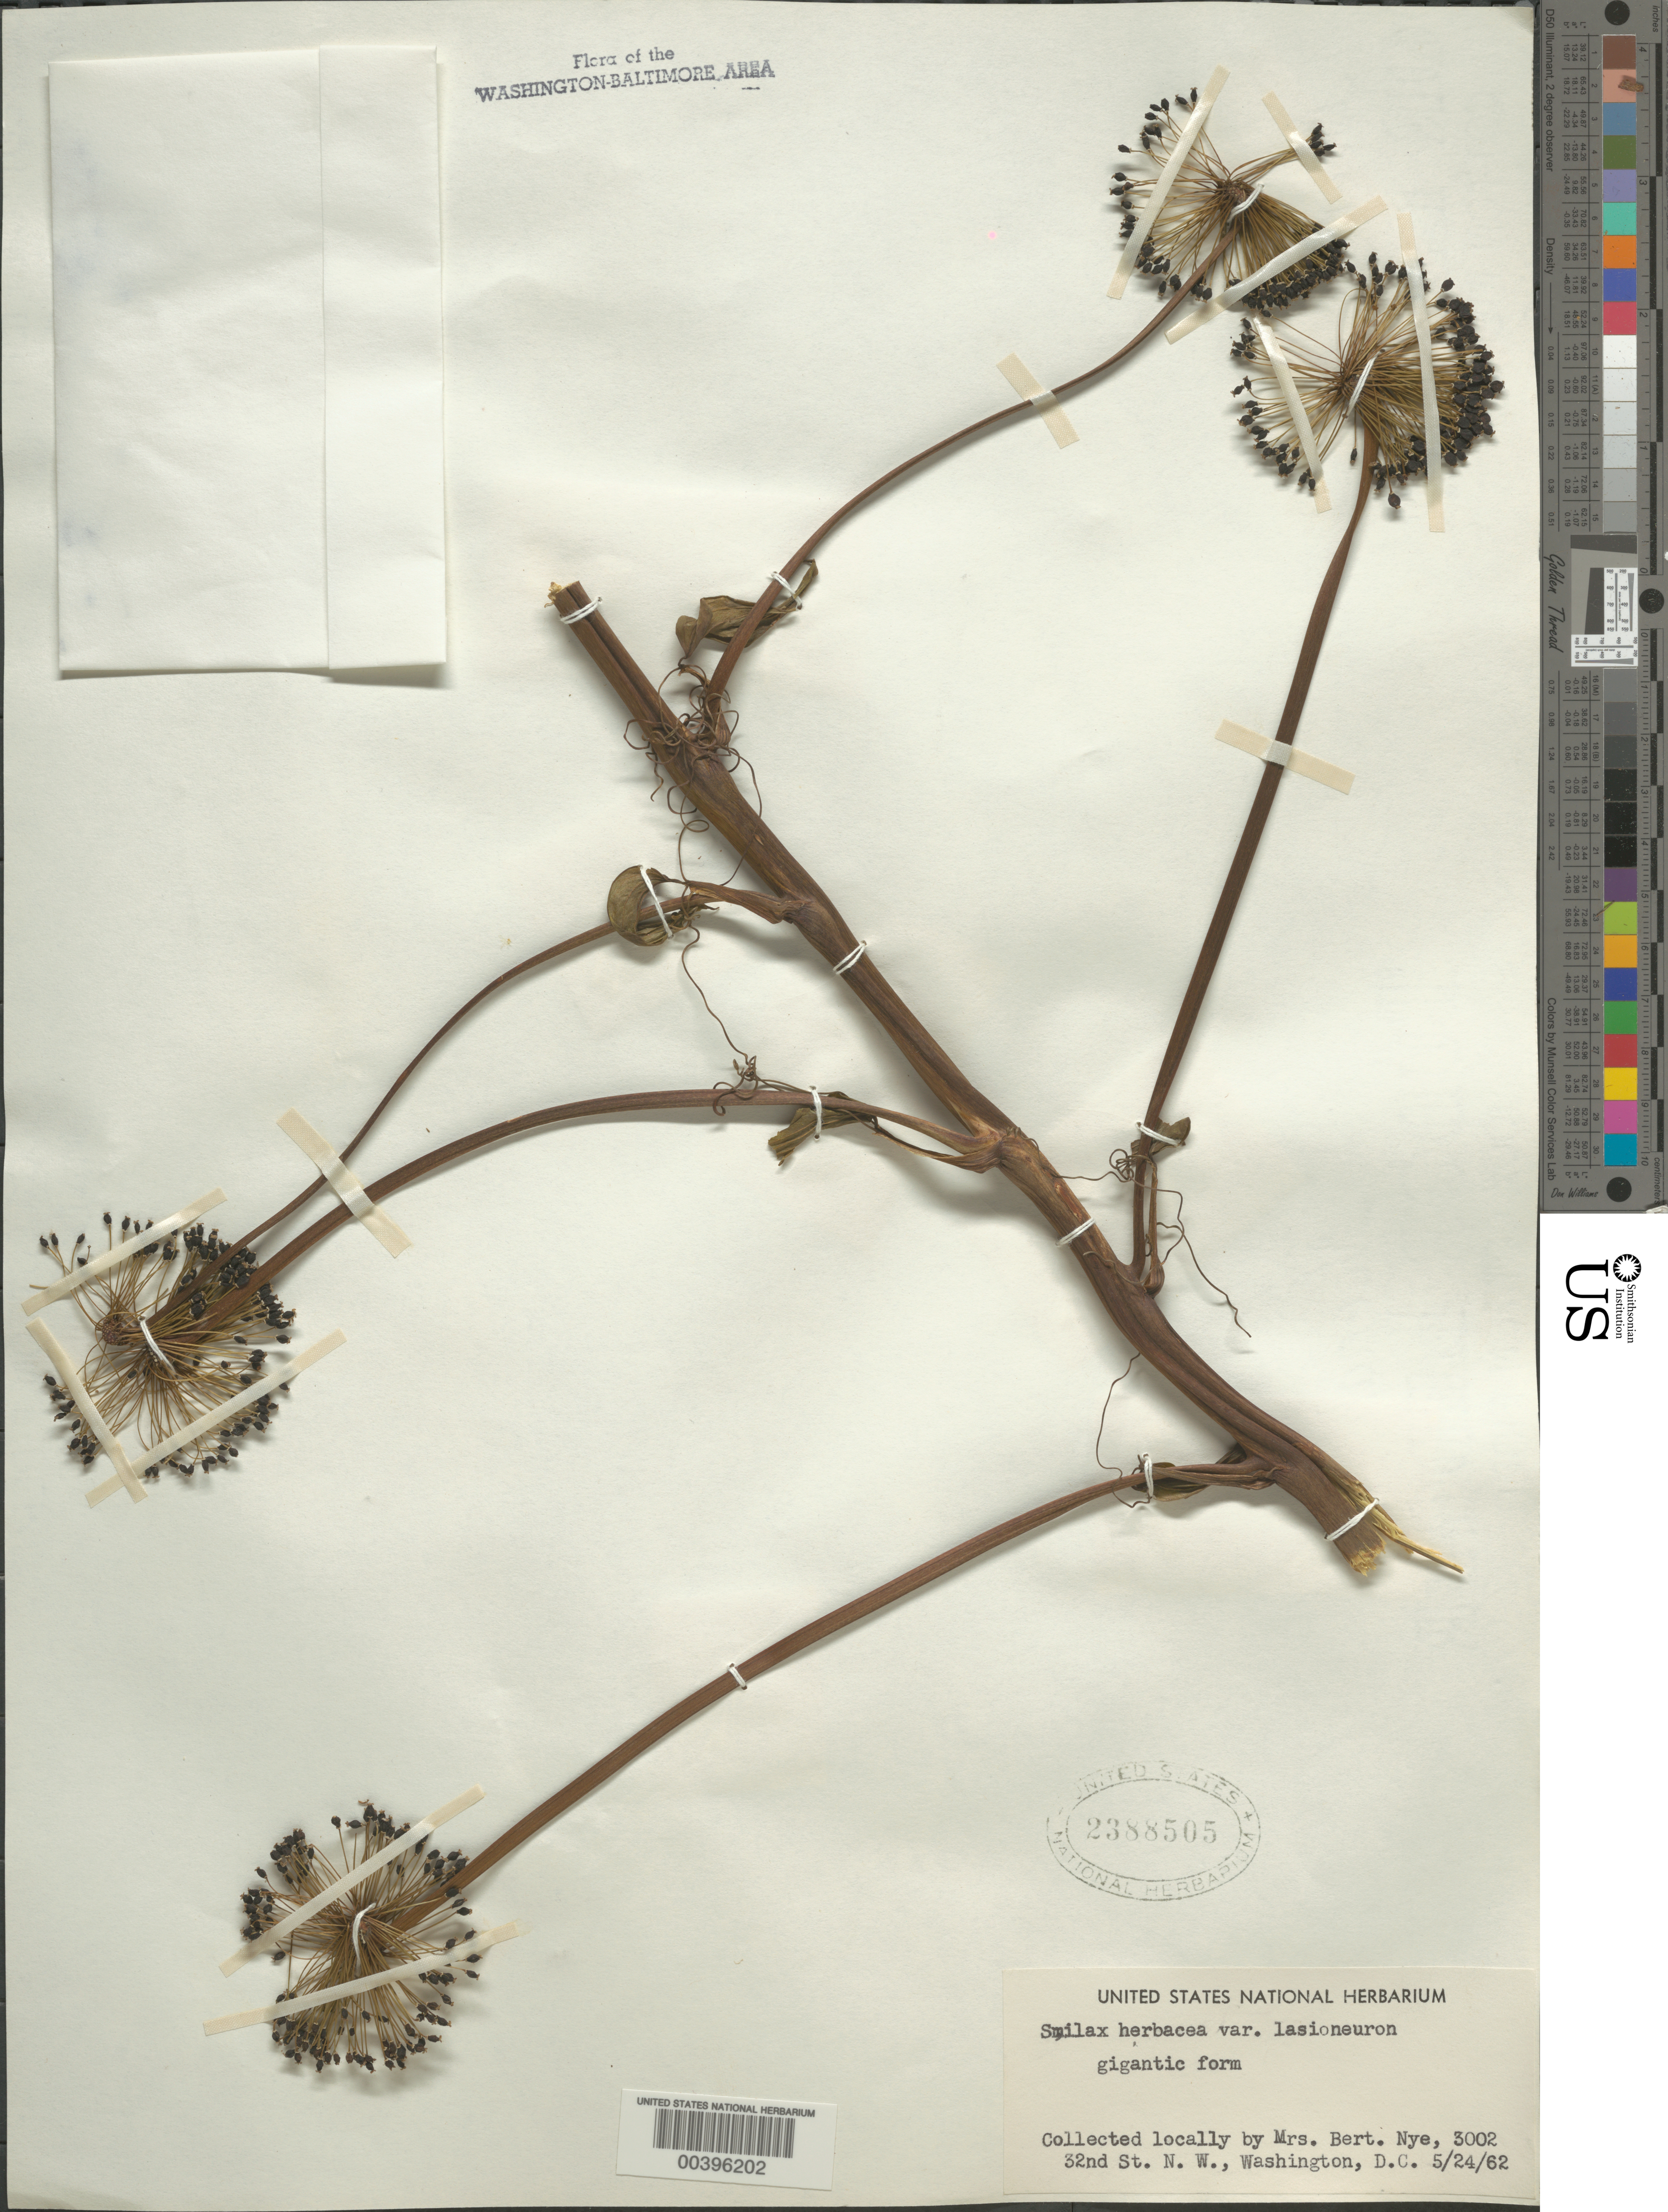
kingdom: Plantae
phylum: Tracheophyta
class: Liliopsida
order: Liliales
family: Smilacaceae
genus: Smilax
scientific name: Smilax herbacea var. lasioneuron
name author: (Hook.) A. DC.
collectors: B. Nye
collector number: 3002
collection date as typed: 24 May 1962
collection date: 1962-05-24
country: United States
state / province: District of Columbia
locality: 32nd St.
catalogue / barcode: US 2388505